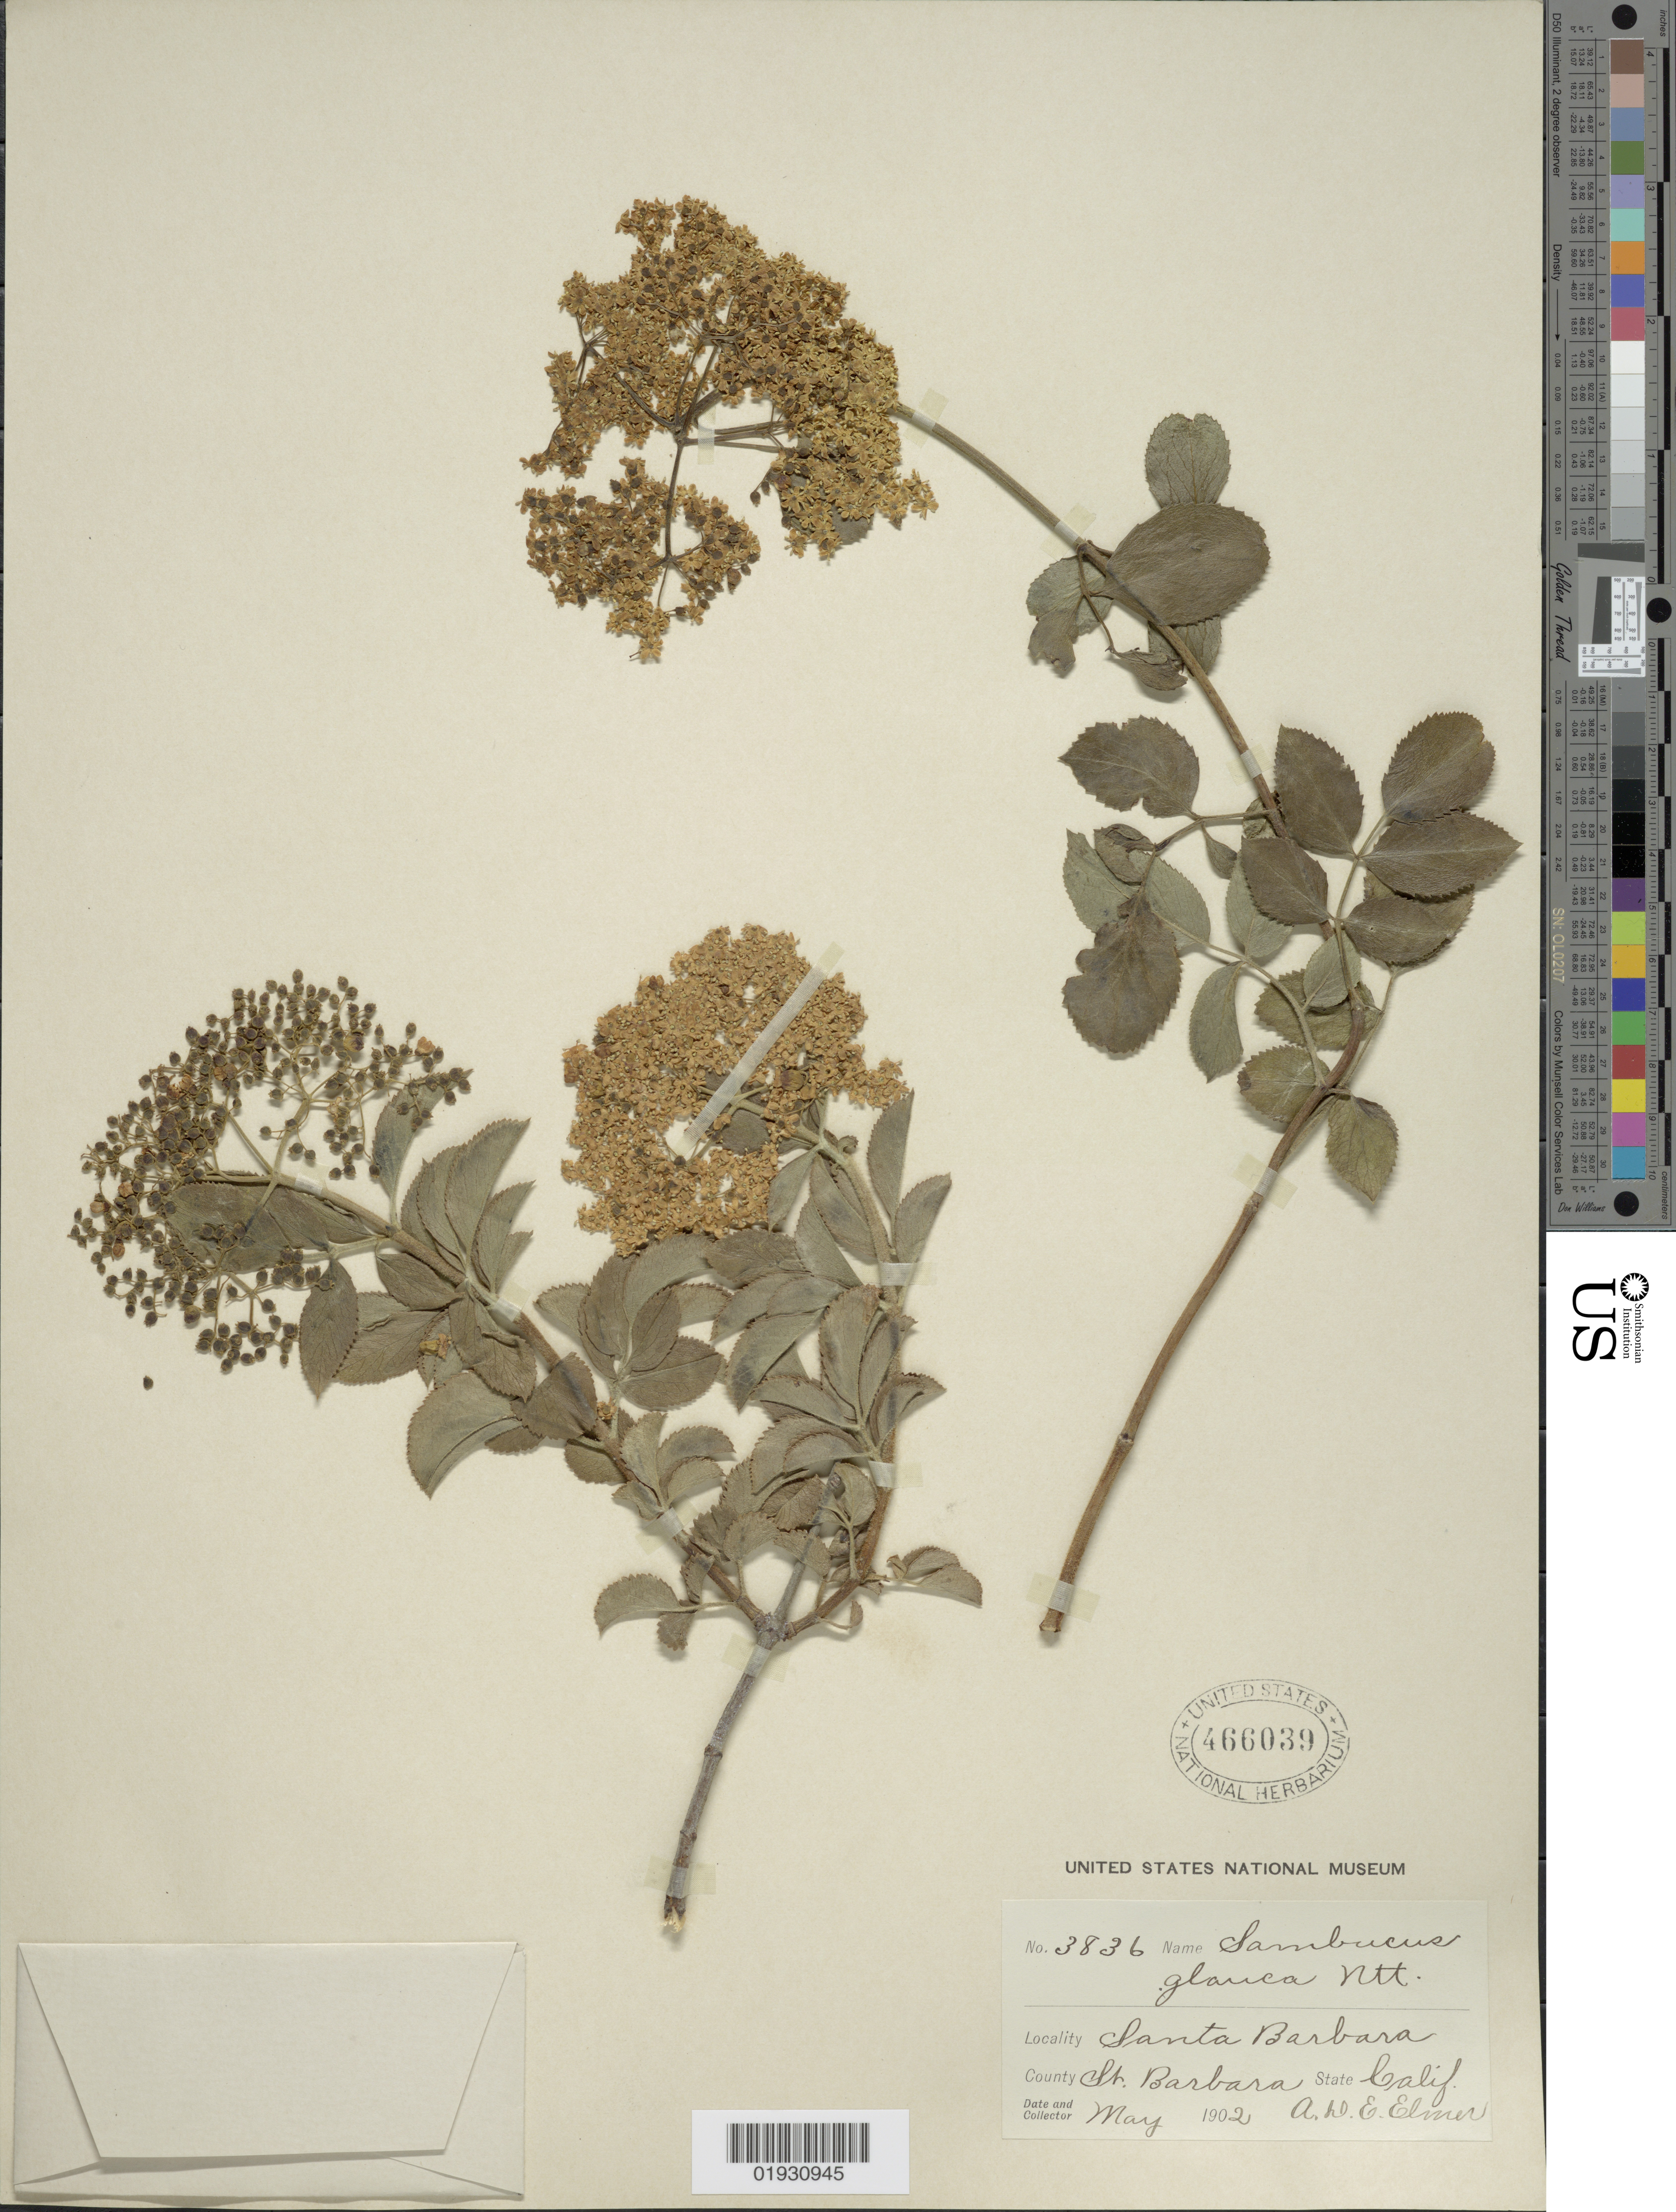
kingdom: Plantae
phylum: Tracheophyta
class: Magnoliopsida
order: Dipsacales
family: Viburnaceae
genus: Sambucus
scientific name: Sambucus coriacea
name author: Greene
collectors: A. D. E. Elmer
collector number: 3836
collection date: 1902-05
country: United States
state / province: California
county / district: Santa Barbara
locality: Santa Barbara. County St. Barbara.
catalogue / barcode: US 466039